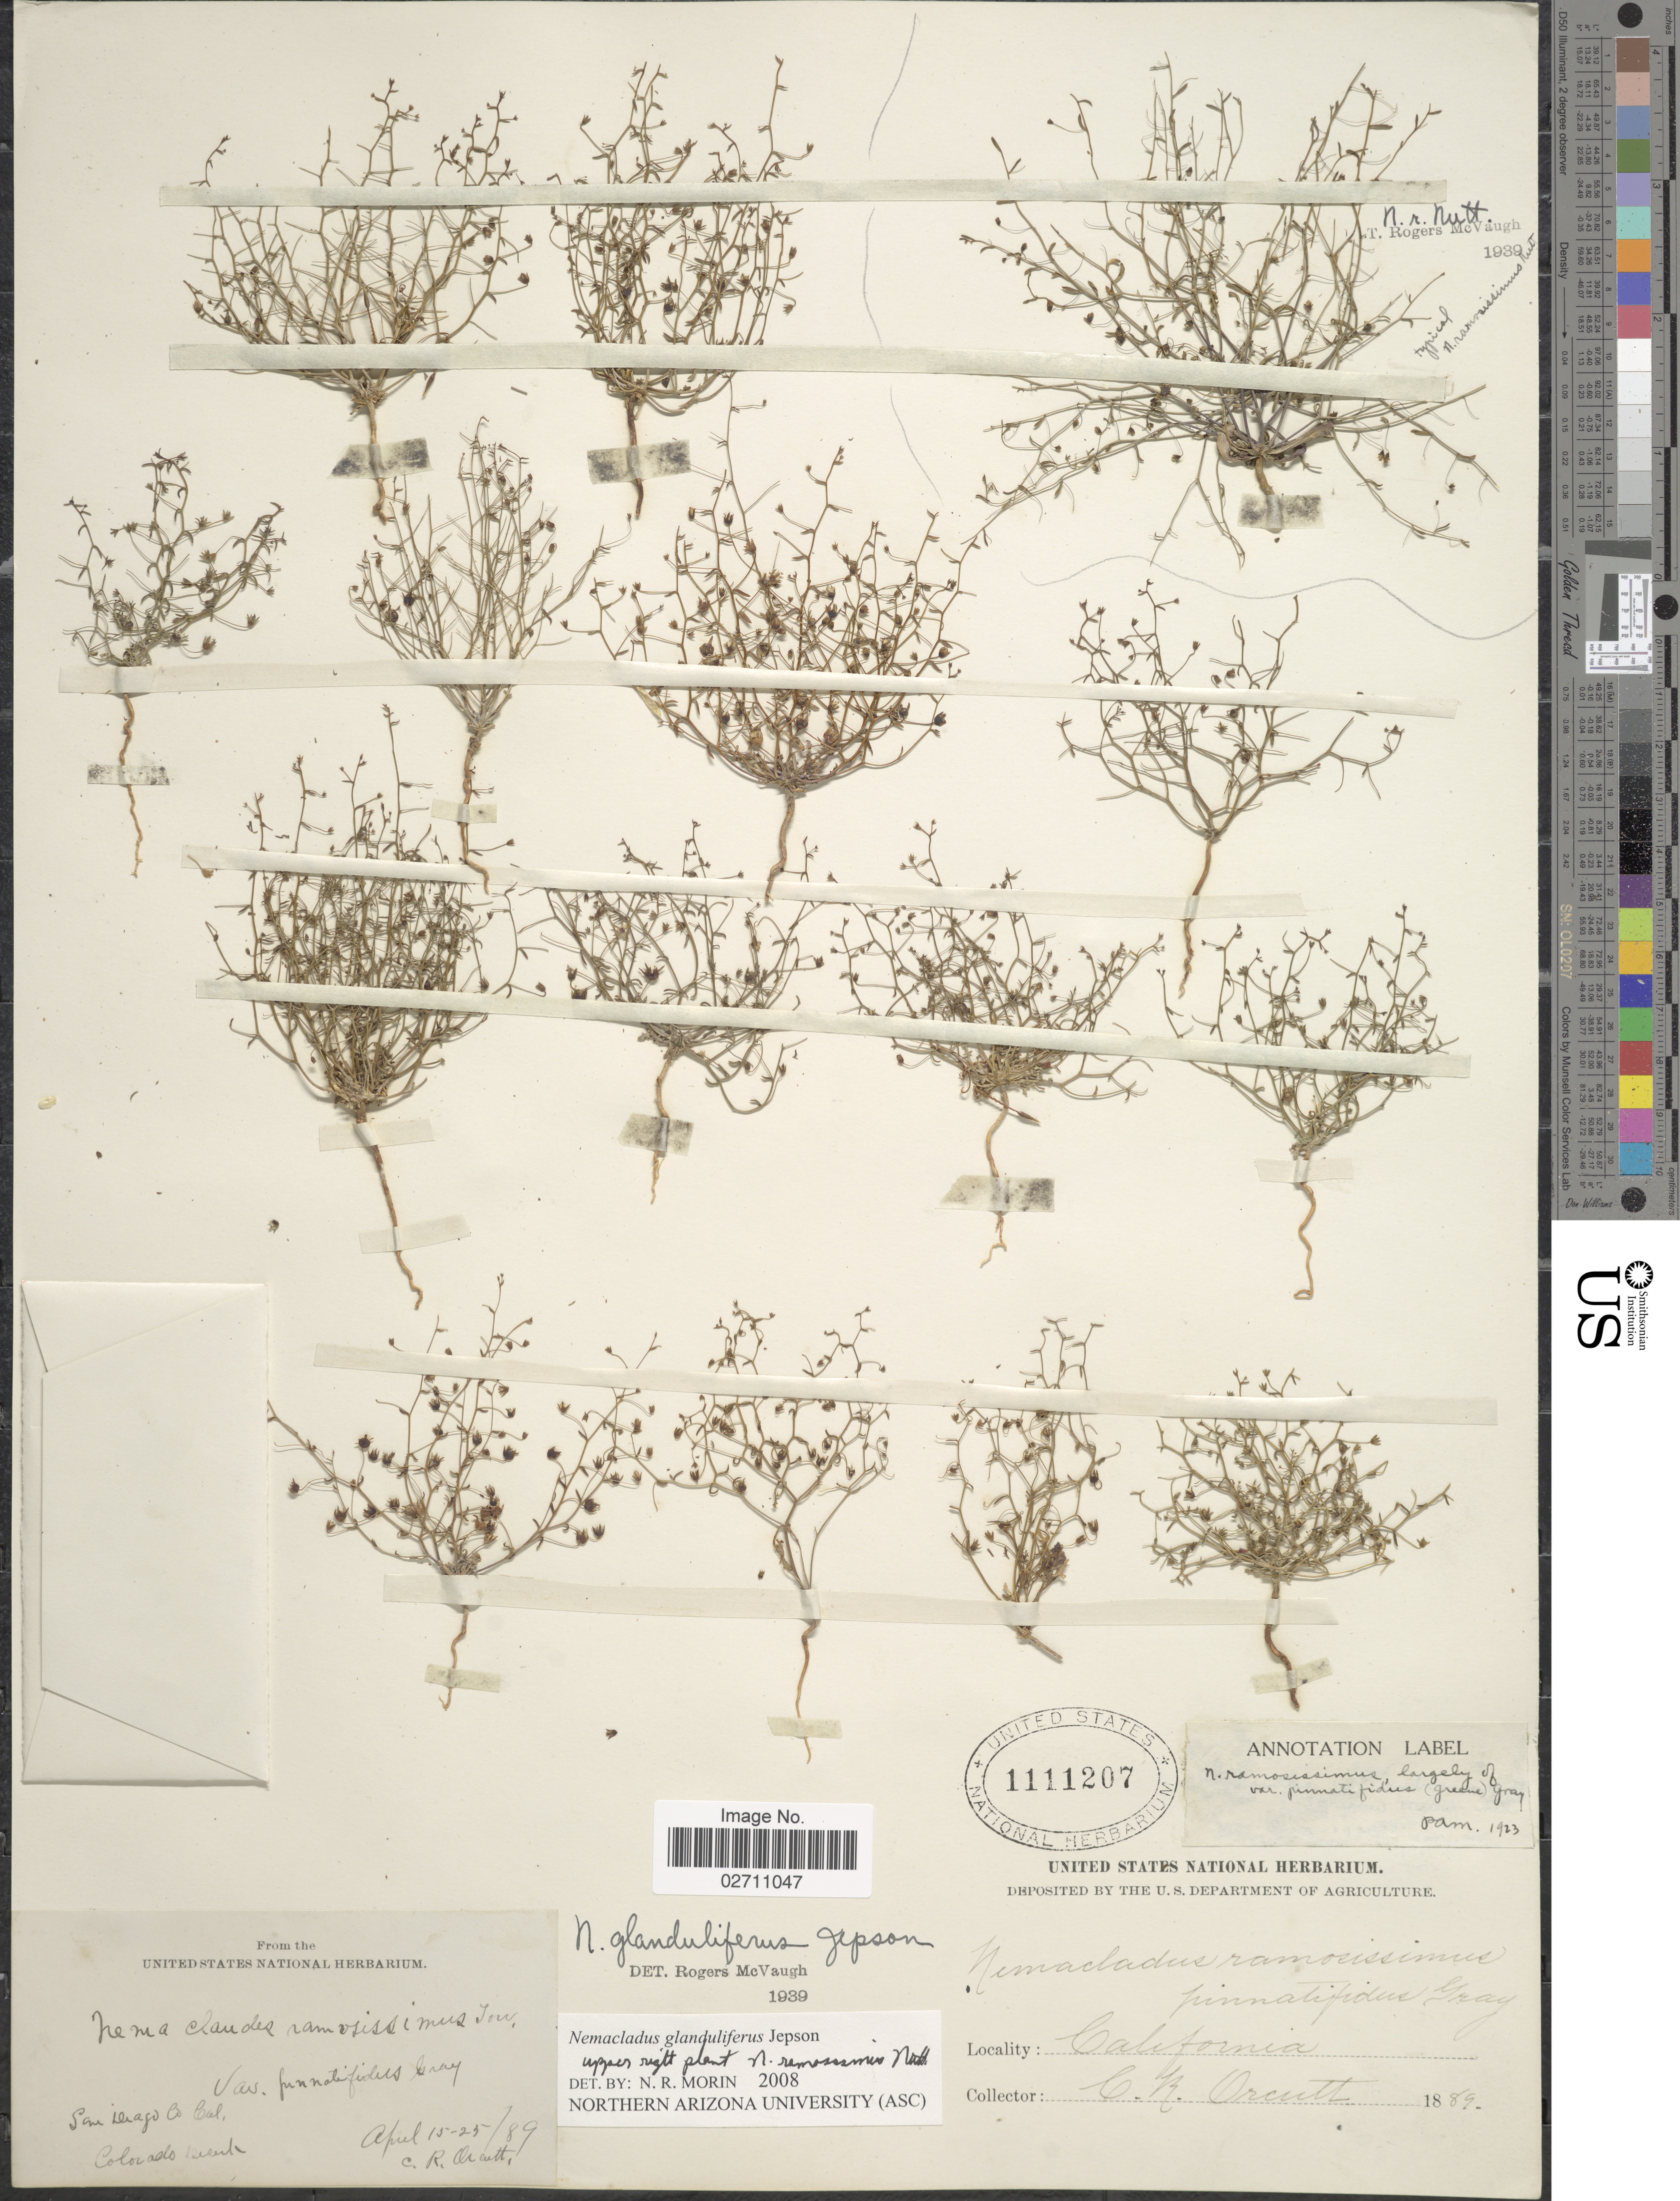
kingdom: Plantae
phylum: Tracheophyta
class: Magnoliopsida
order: Asterales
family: Campanulaceae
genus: Nemacladus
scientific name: Nemacladus glanduliferus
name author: Jeps.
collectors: C. R. Orcutt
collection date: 1889-04-15/1889-04-25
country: United States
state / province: California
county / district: San Diego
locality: San Diego Co., Cal. Colorado Desert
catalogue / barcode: US 1111207